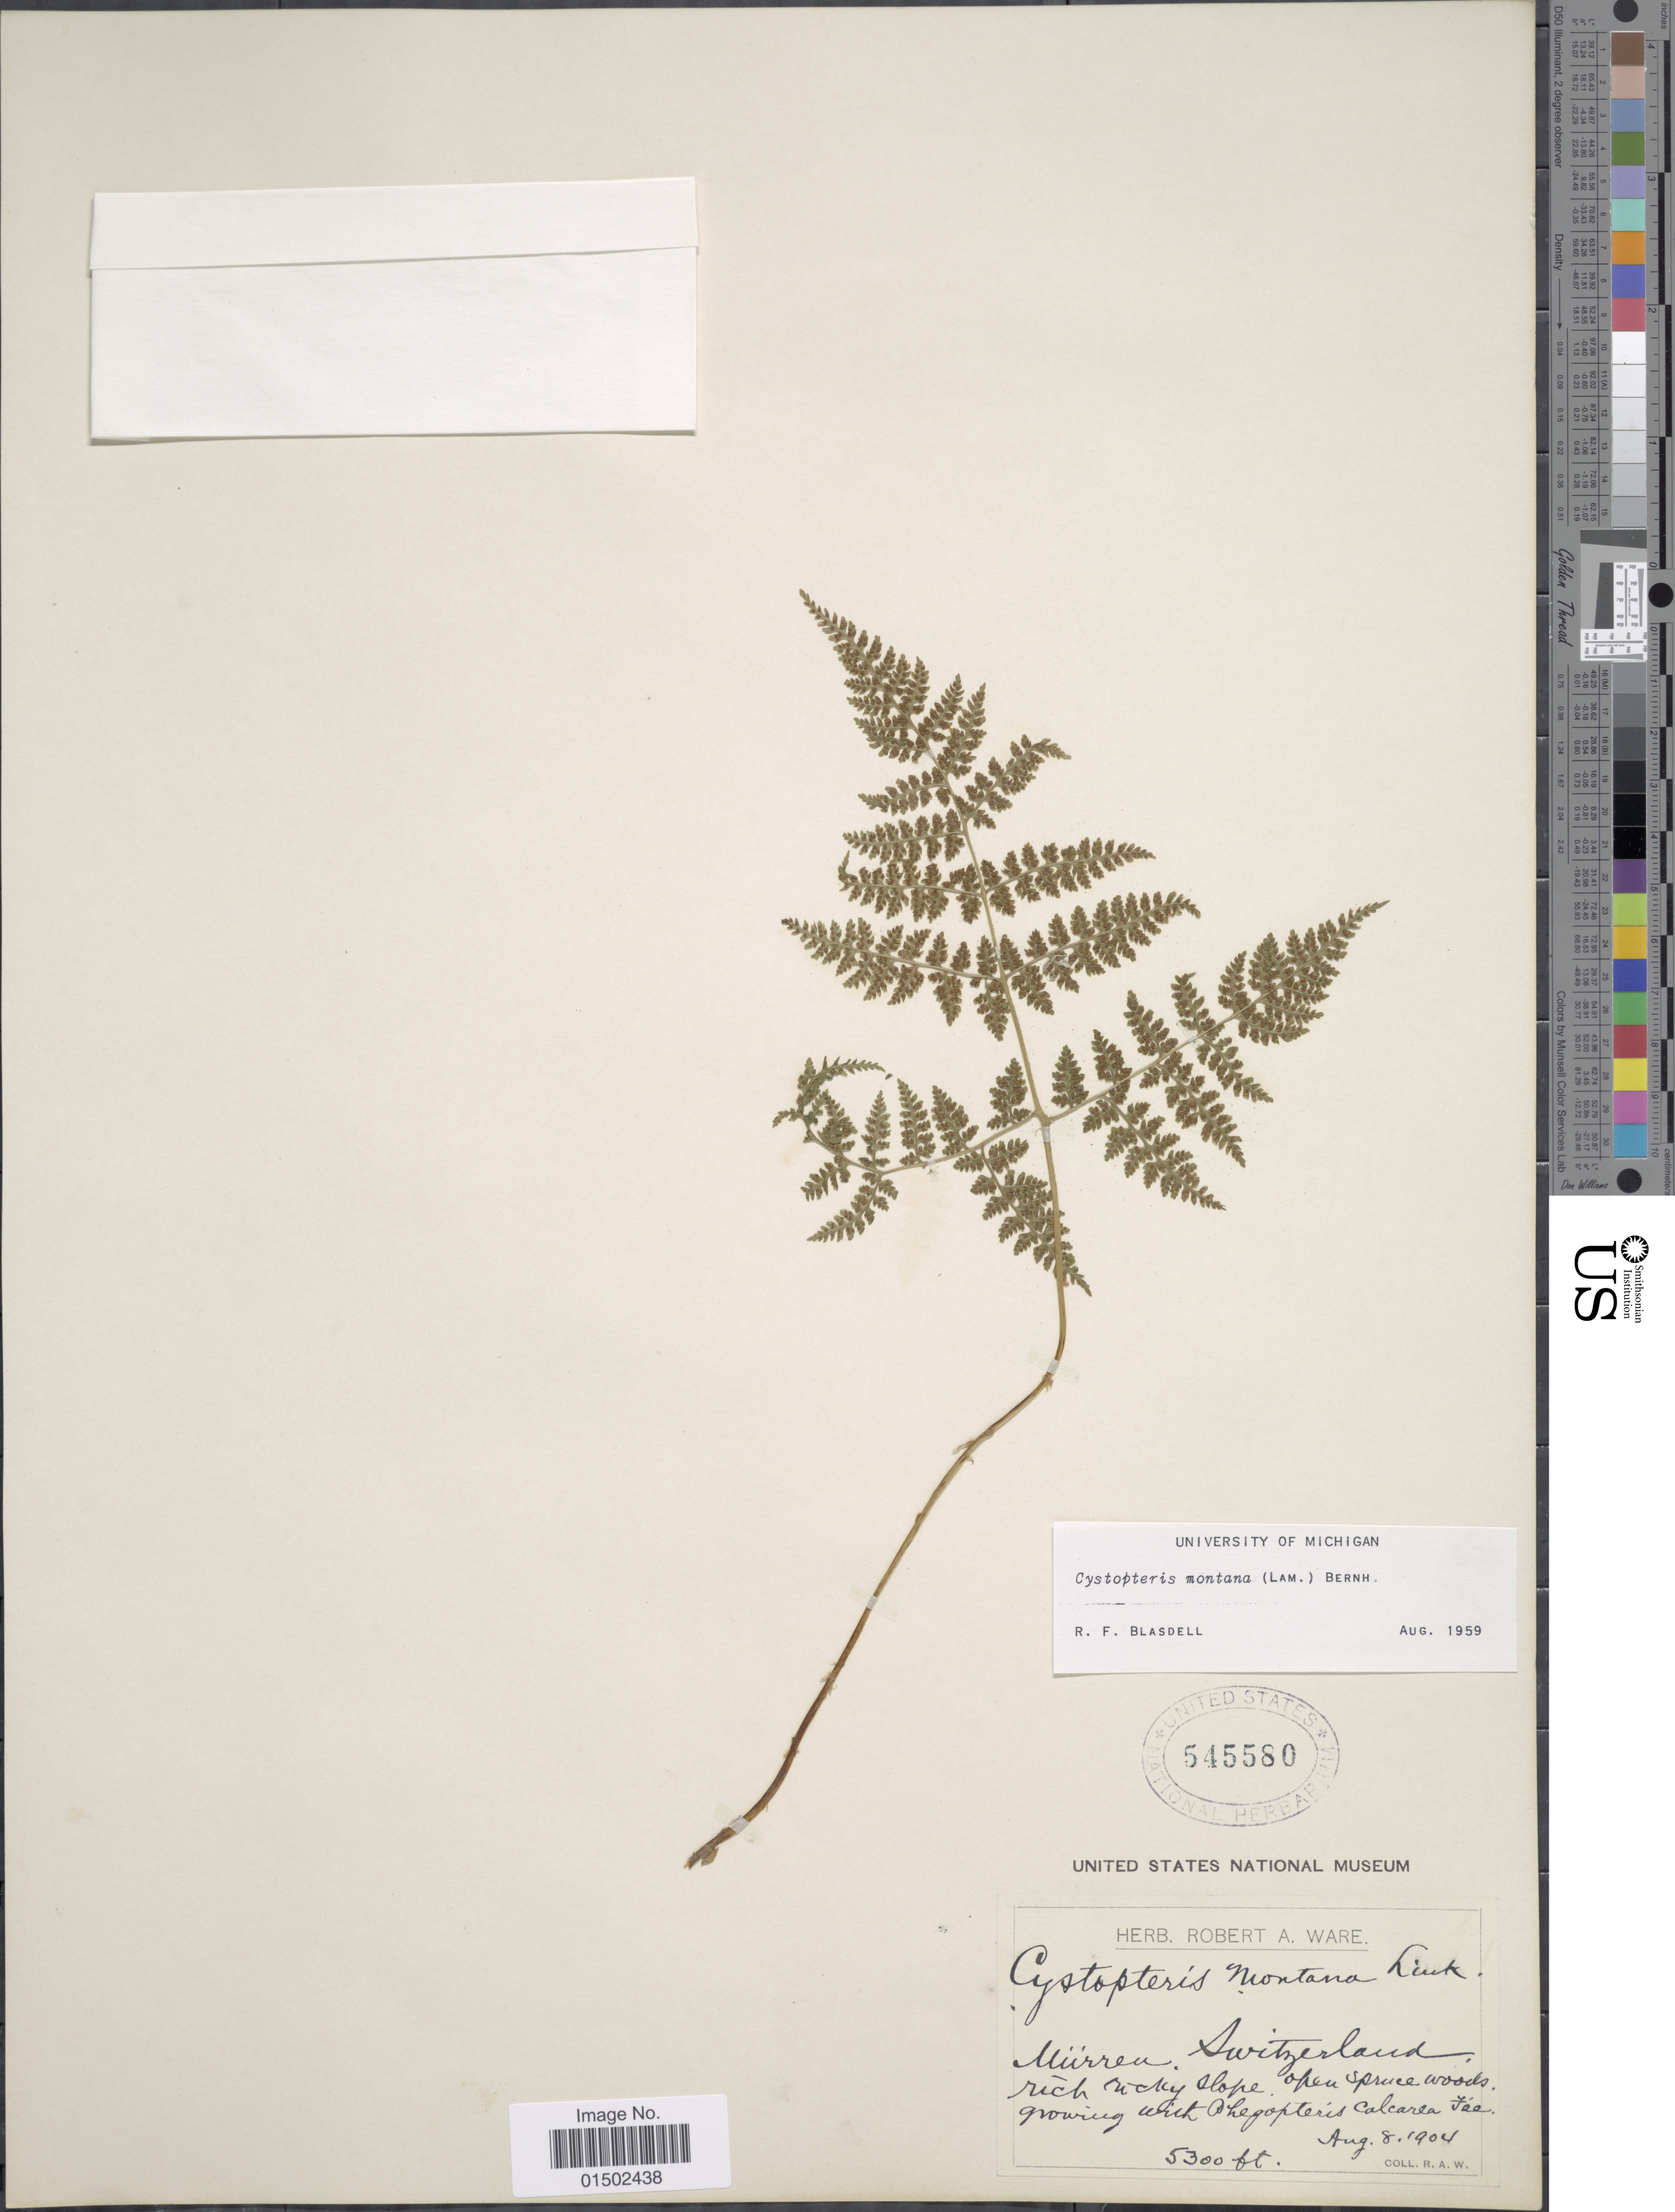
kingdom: Plantae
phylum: Tracheophyta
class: Polypodiopsida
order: Polypodiales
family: Cystopteridaceae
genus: Cystopteris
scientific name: Cystopteris montana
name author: (Lam.) Desv.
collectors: R. Ware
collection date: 1904-08-08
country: Switzerland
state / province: Bern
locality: Mürren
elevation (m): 1615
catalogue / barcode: US 545580